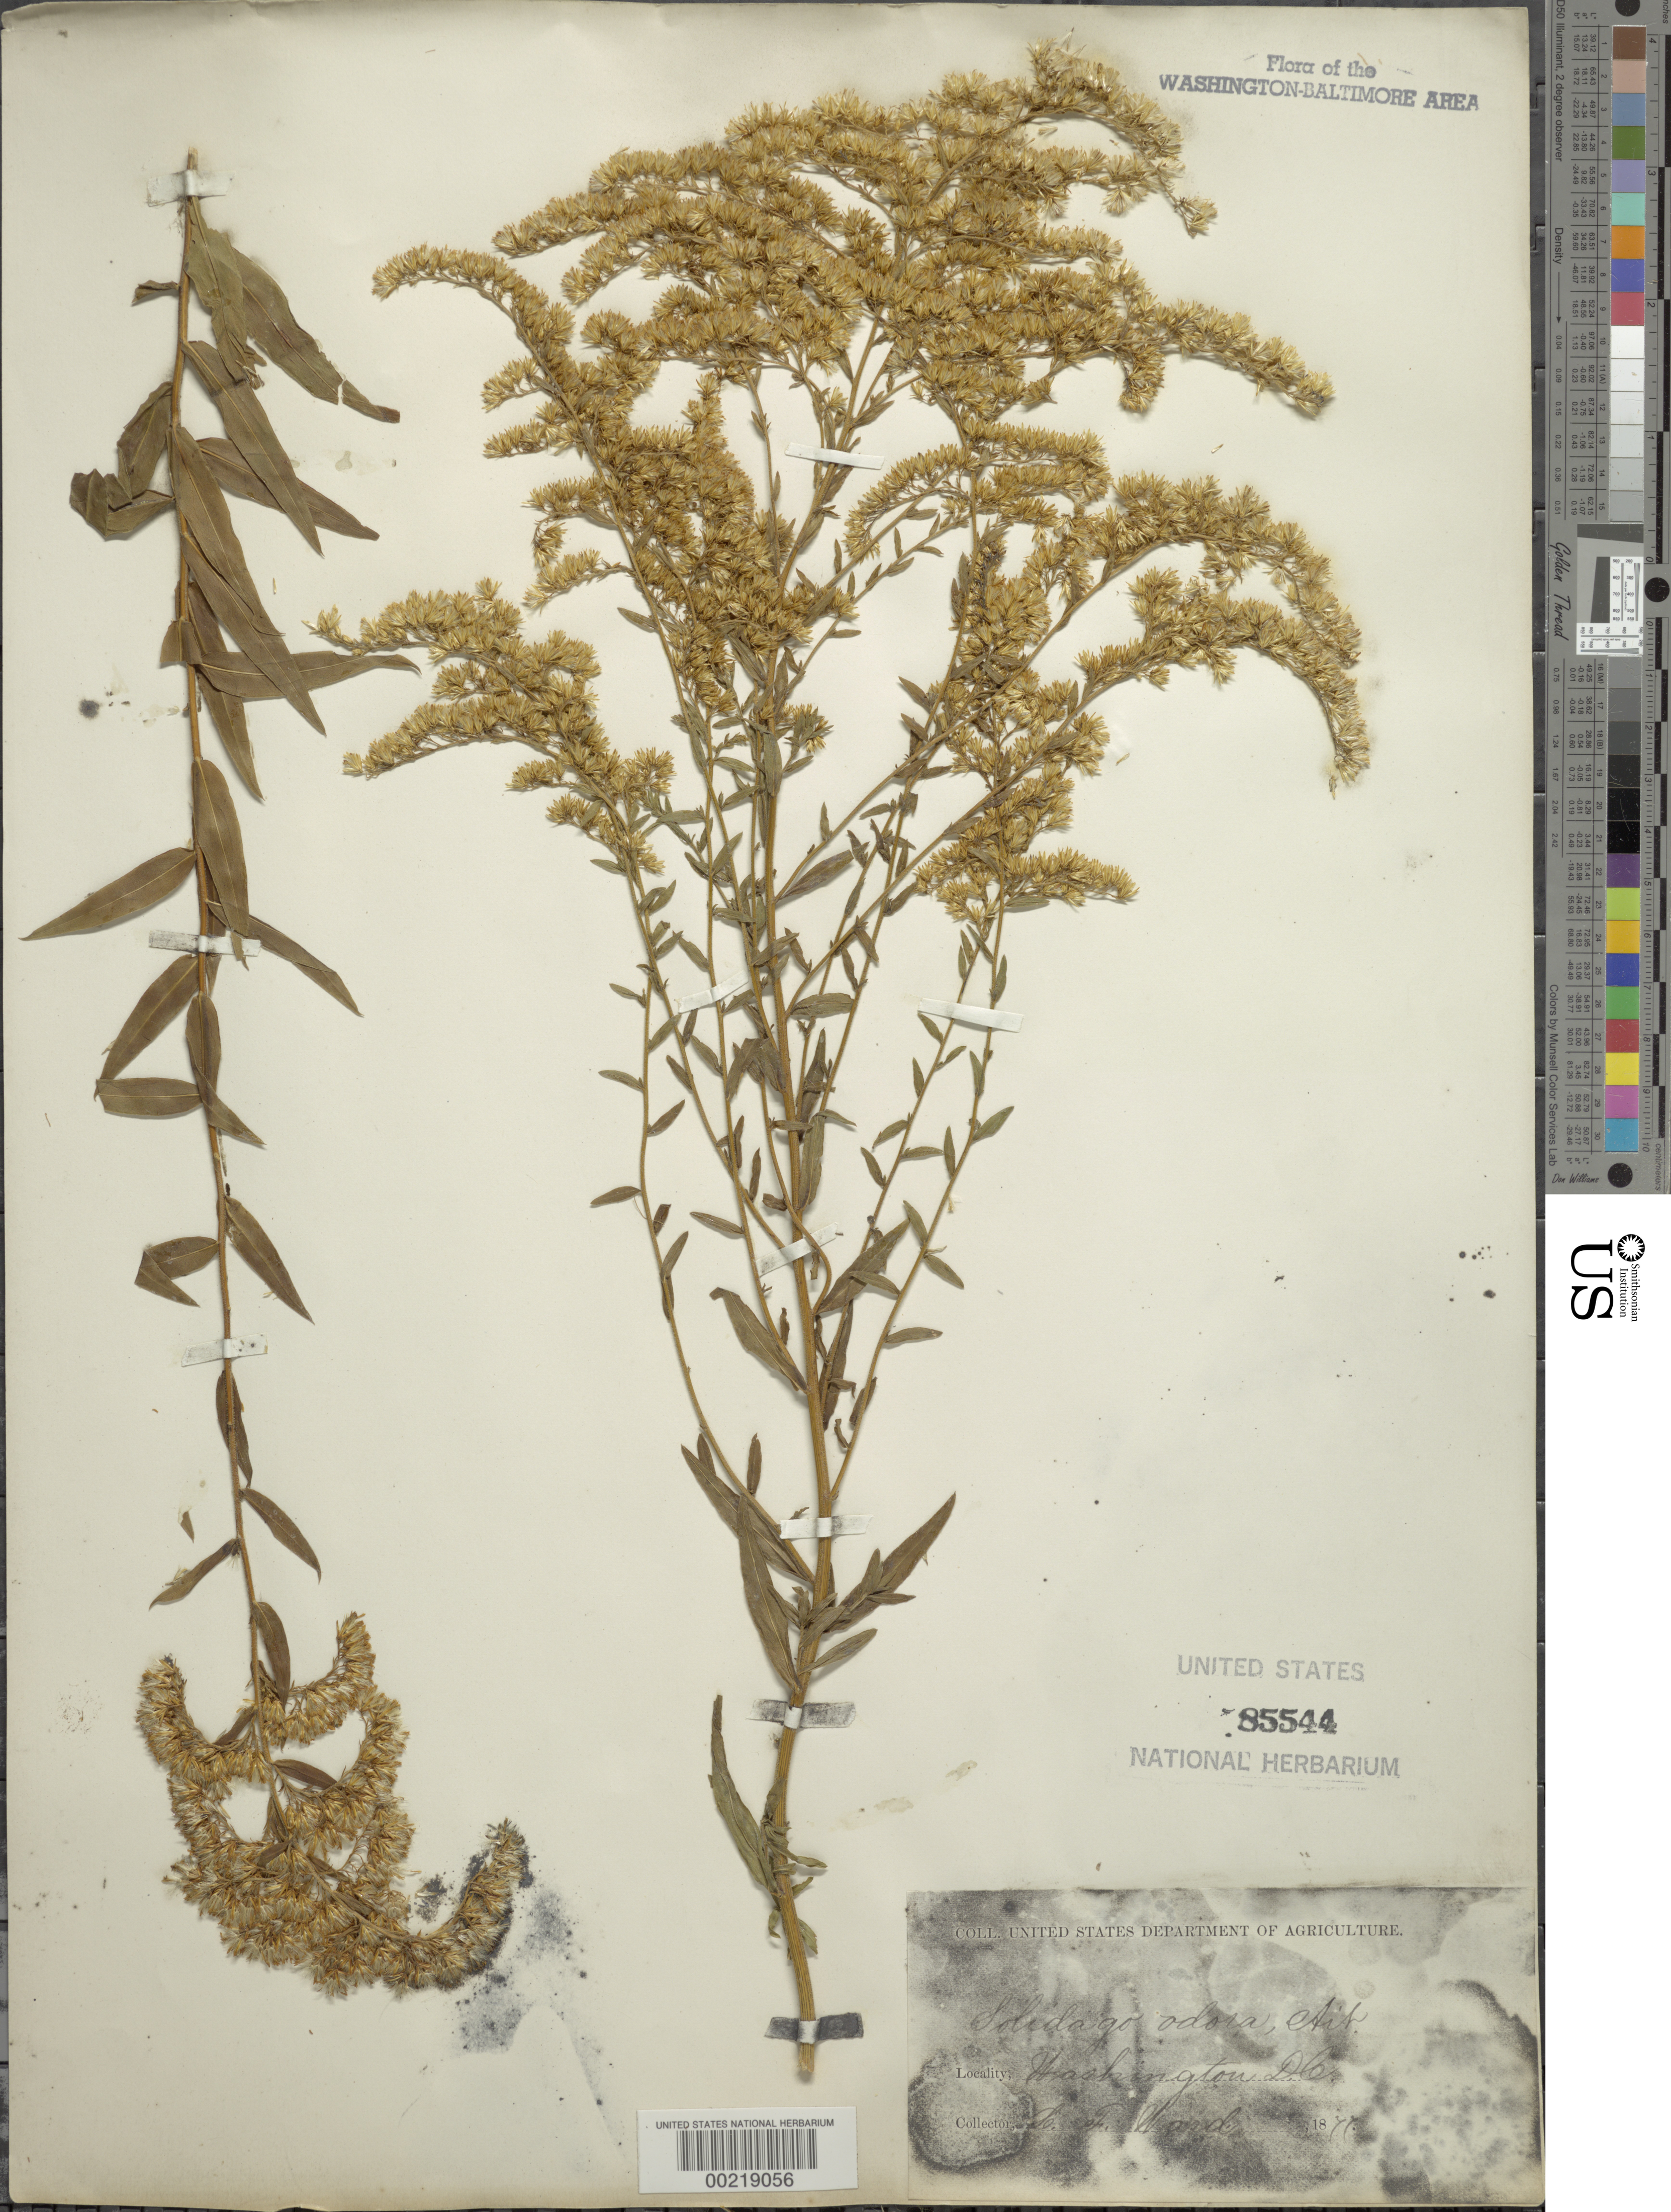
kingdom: Plantae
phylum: Tracheophyta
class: Magnoliopsida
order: Asterales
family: Asteraceae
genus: Solidago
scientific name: Solidago odora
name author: Aiton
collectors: L. F. Ward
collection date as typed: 1877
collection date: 1877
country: United States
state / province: District of Columbia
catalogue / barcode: US 85544